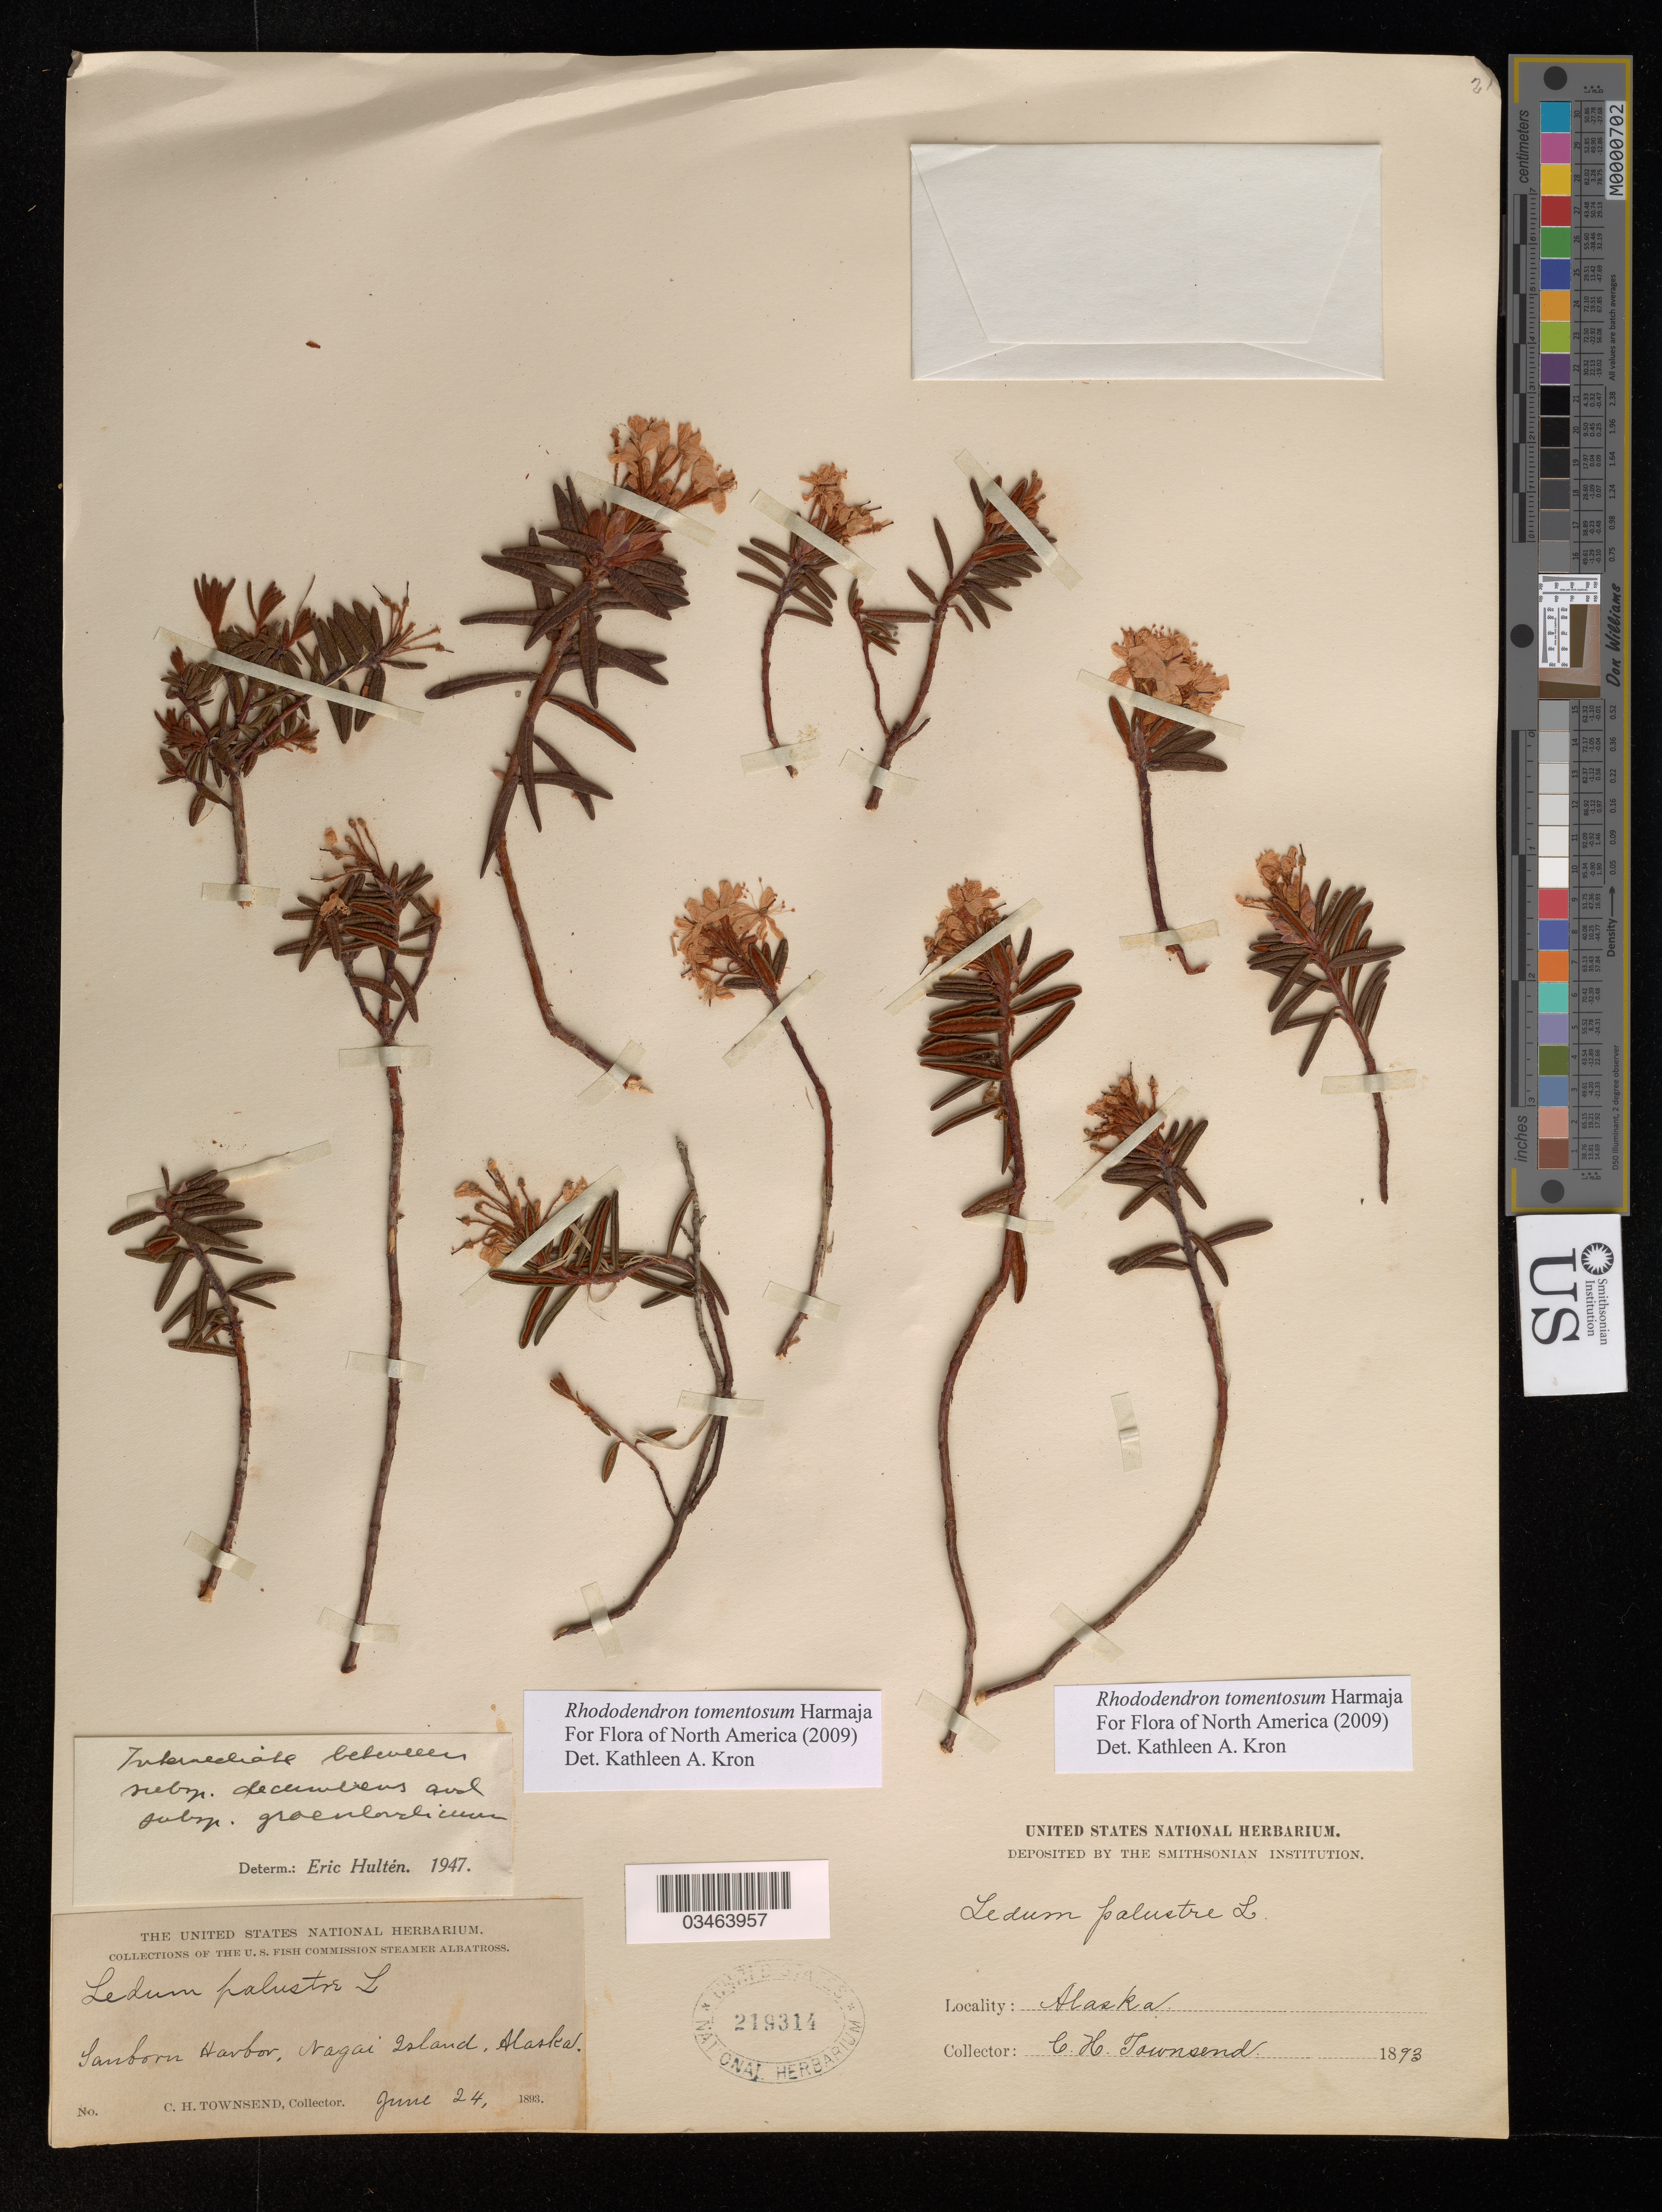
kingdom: Plantae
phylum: Tracheophyta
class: Magnoliopsida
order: Ericales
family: Ericaceae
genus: Rhododendron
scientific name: Rhododendron tomentosum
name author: Harmaja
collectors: C. H. T. Townsend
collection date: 1893-06-24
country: United States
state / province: Alaska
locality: Sanborn Harbor, Nagai Island.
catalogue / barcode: US 219314